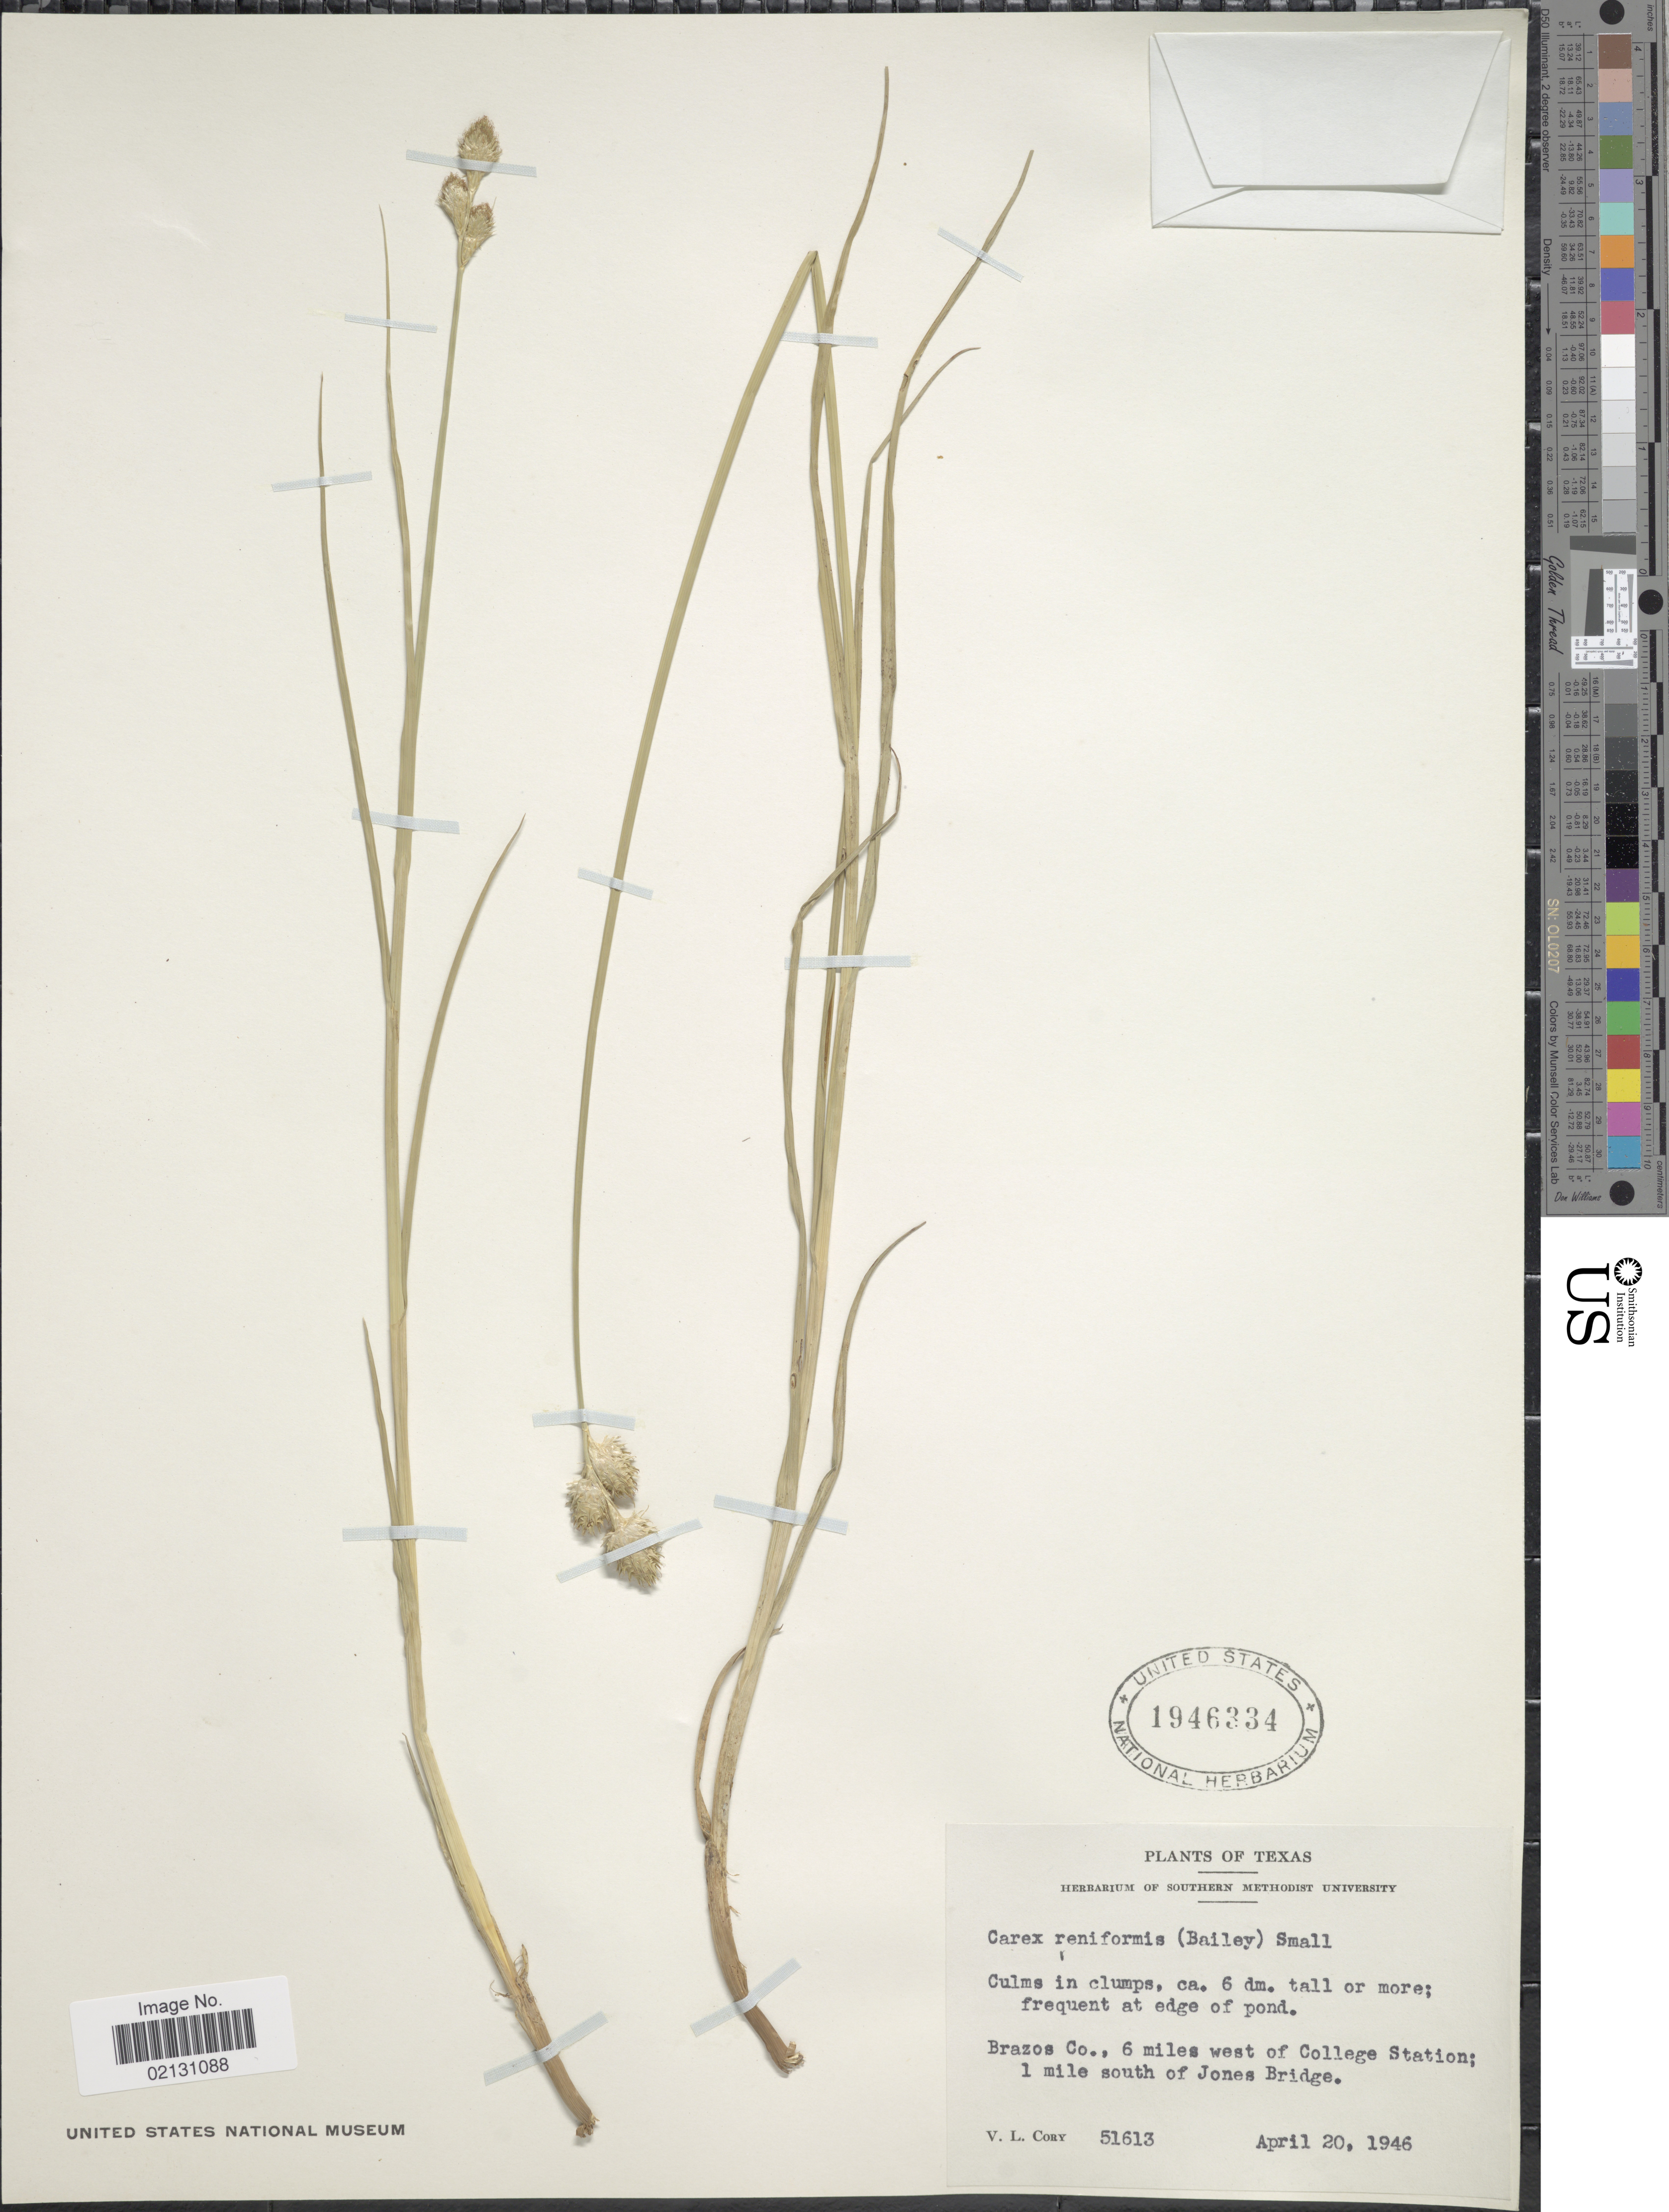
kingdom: Plantae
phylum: Tracheophyta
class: Liliopsida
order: Poales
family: Cyperaceae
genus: Carex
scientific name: Carex reniformis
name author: (L.H. Bailey) Small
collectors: V. Cory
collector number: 51613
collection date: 1946-04-20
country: United States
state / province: Texas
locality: Brazos Co., 6 miles west of College Station; 1 mile south of Jones Bridge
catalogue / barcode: US 1946334